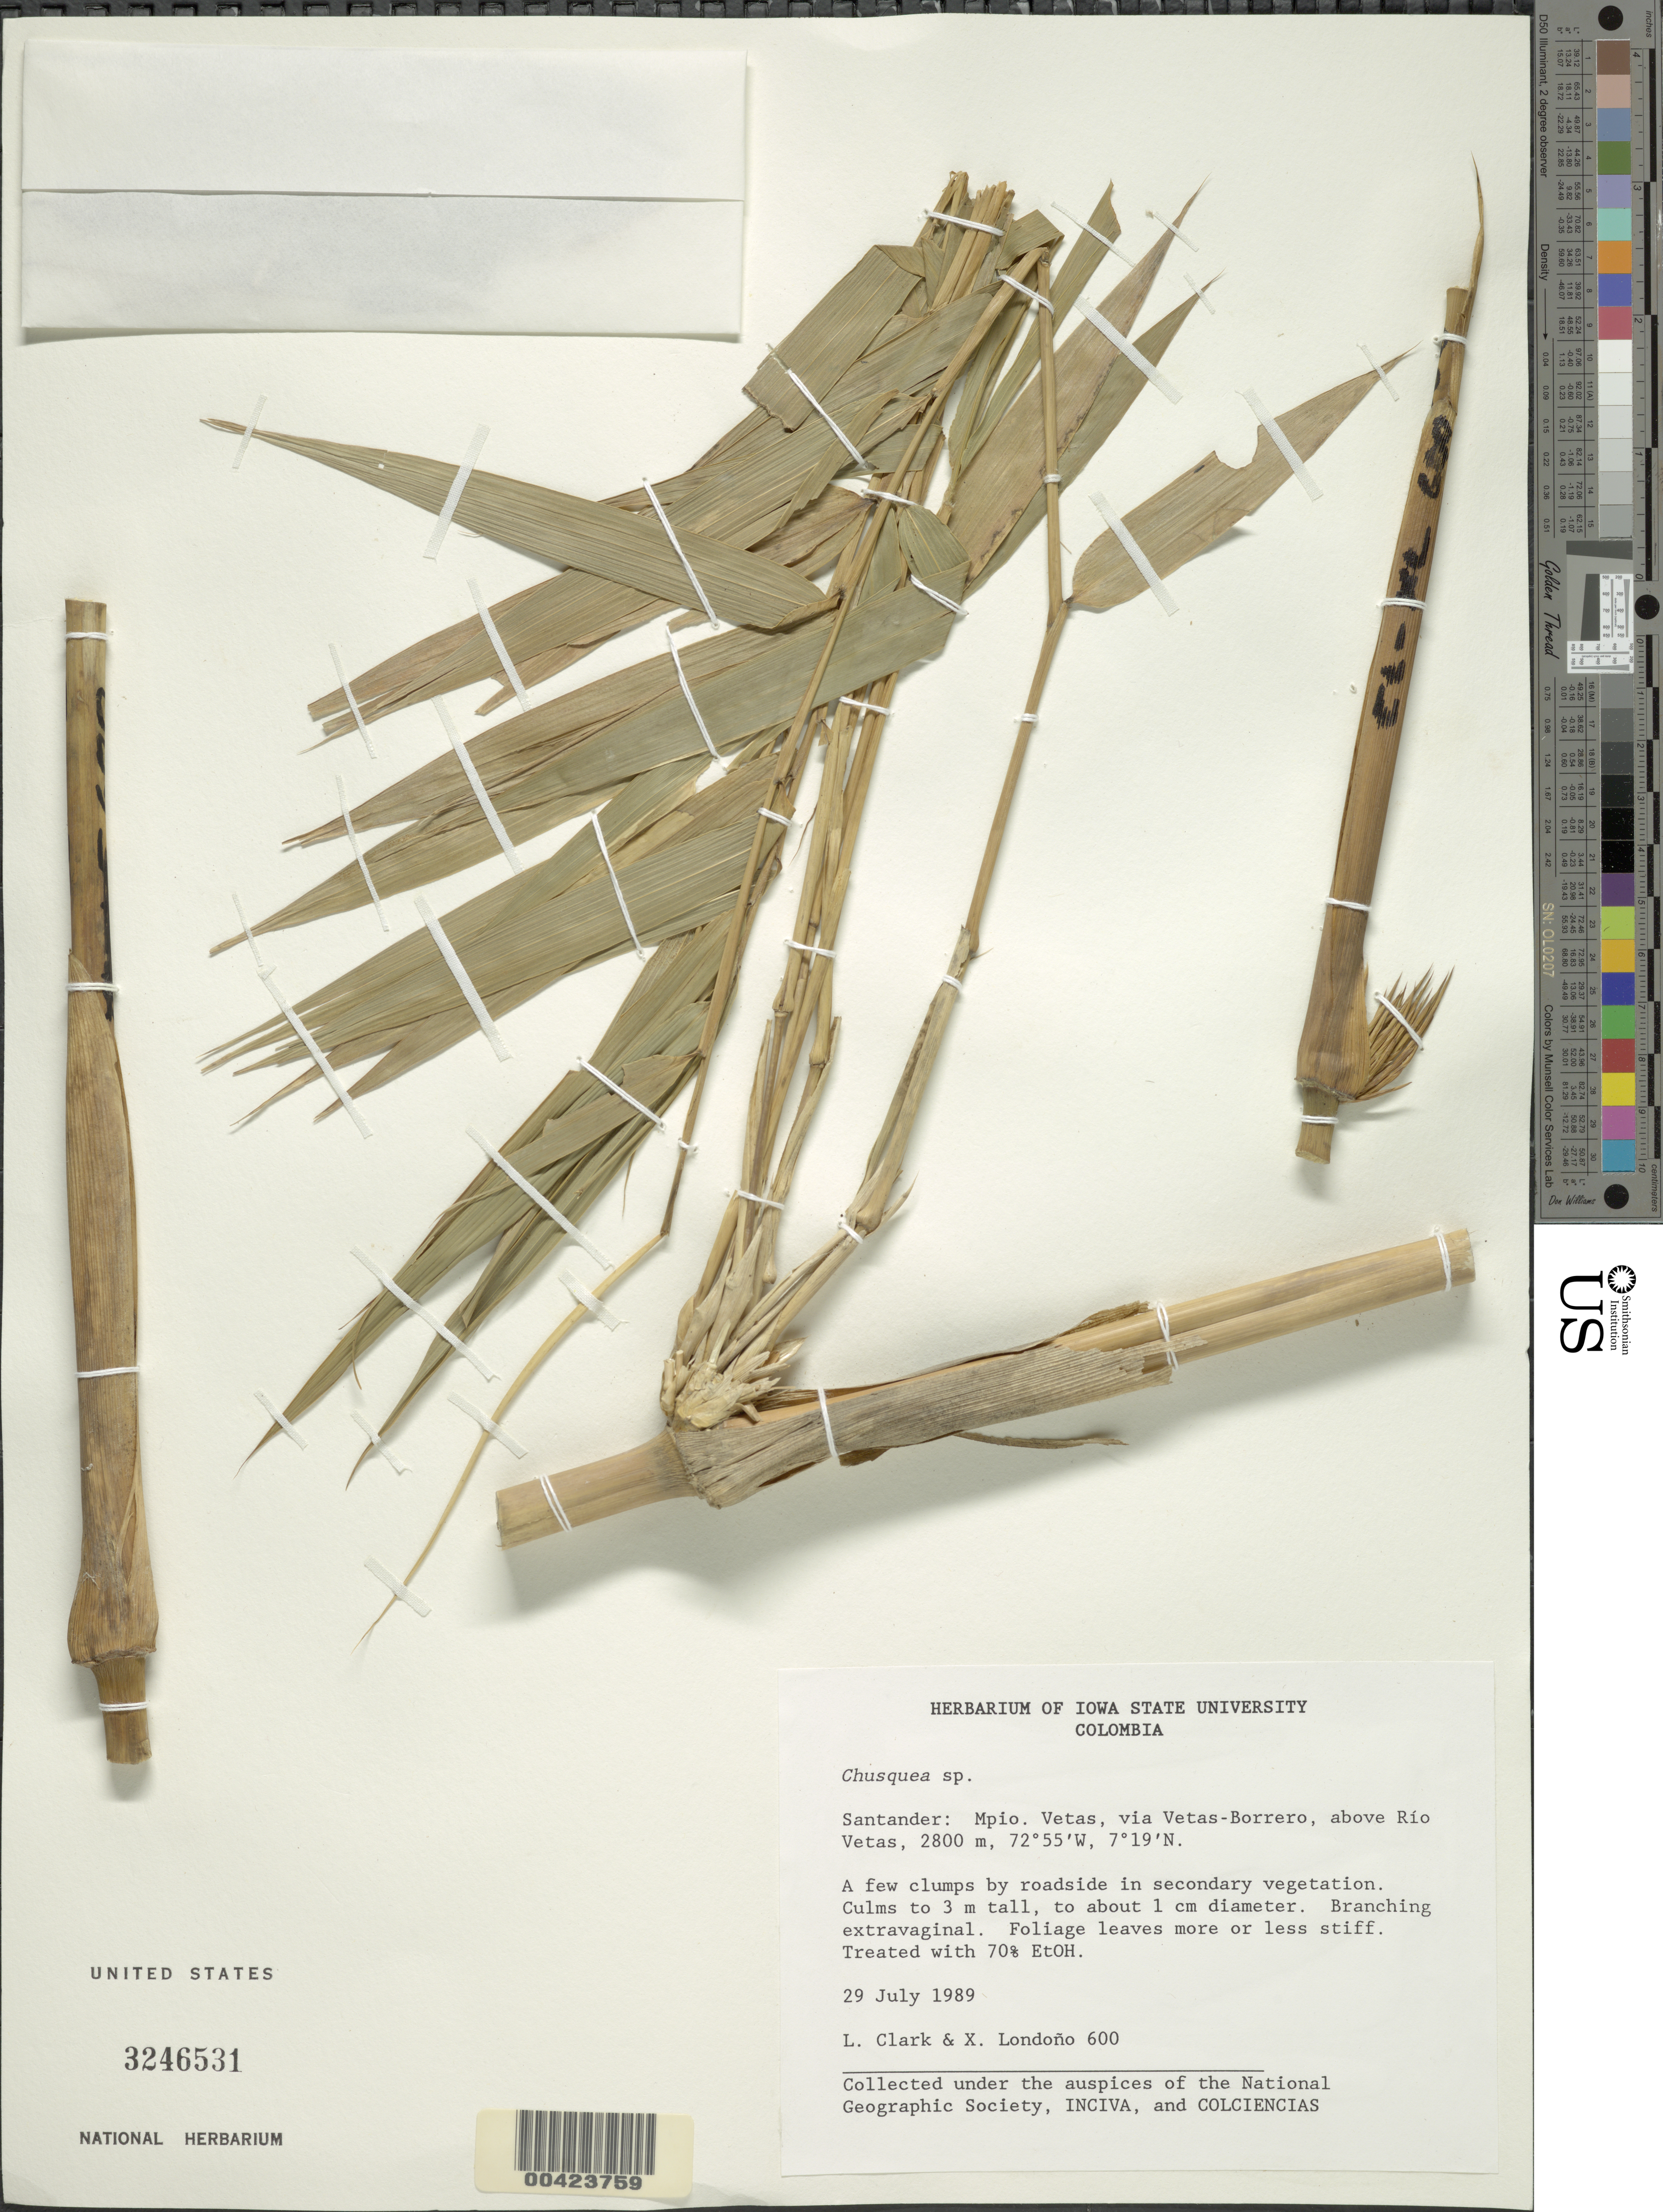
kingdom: Plantae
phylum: Tracheophyta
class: Liliopsida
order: Poales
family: Poaceae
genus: Chusquea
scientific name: Chusquea sp.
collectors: L. G. Clark & X. Londoño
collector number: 600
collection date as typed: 29 Jul 1989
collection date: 1989-07-29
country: Colombia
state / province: Santander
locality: Vetas Mun. (?), via Vetas - borrero, above Rio Vetas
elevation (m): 2800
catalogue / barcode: US 3246531